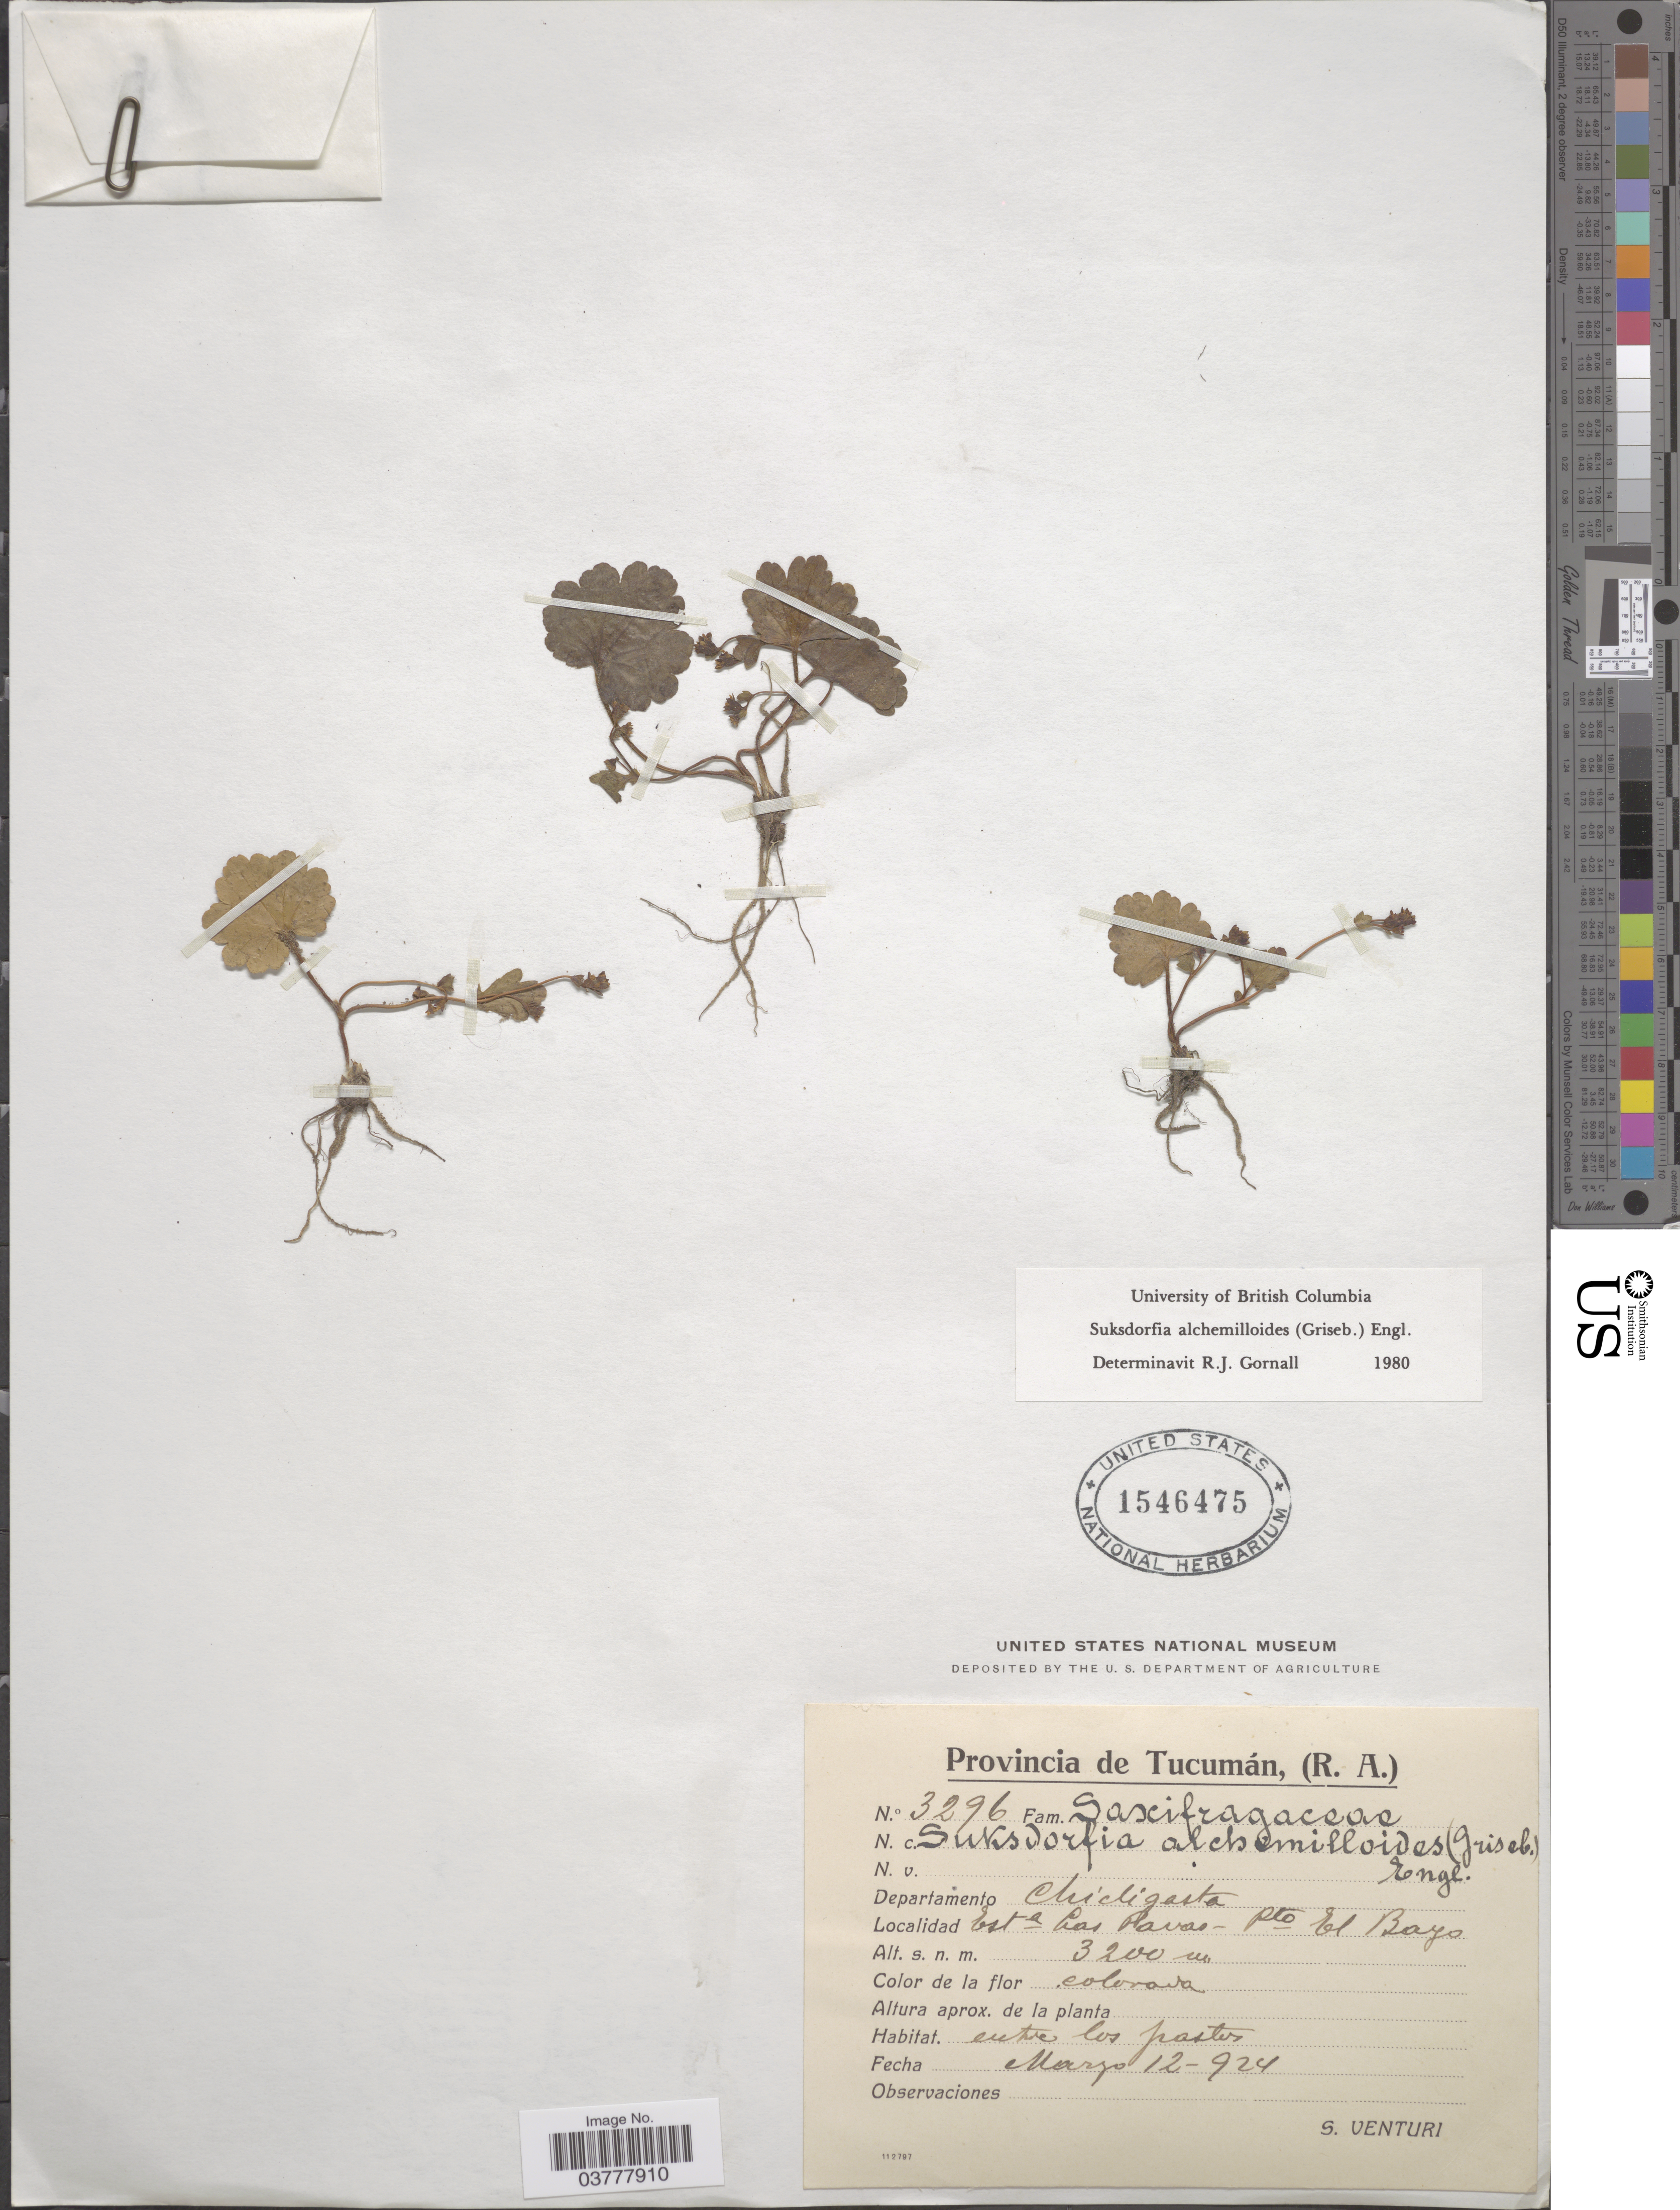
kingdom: Plantae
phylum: Tracheophyta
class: Magnoliopsida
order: Saxifragales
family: Saxifragaceae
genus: Suksdorfia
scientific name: Suksdorfia alchemillioides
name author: (Griseb.) Engl.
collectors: S. Venturi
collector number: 3296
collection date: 1924-03-12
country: Argentina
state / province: Tucuman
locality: Departamento Chicligasta. Esta Las Pavas-Pto El Bayo.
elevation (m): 3200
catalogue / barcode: US 1546475